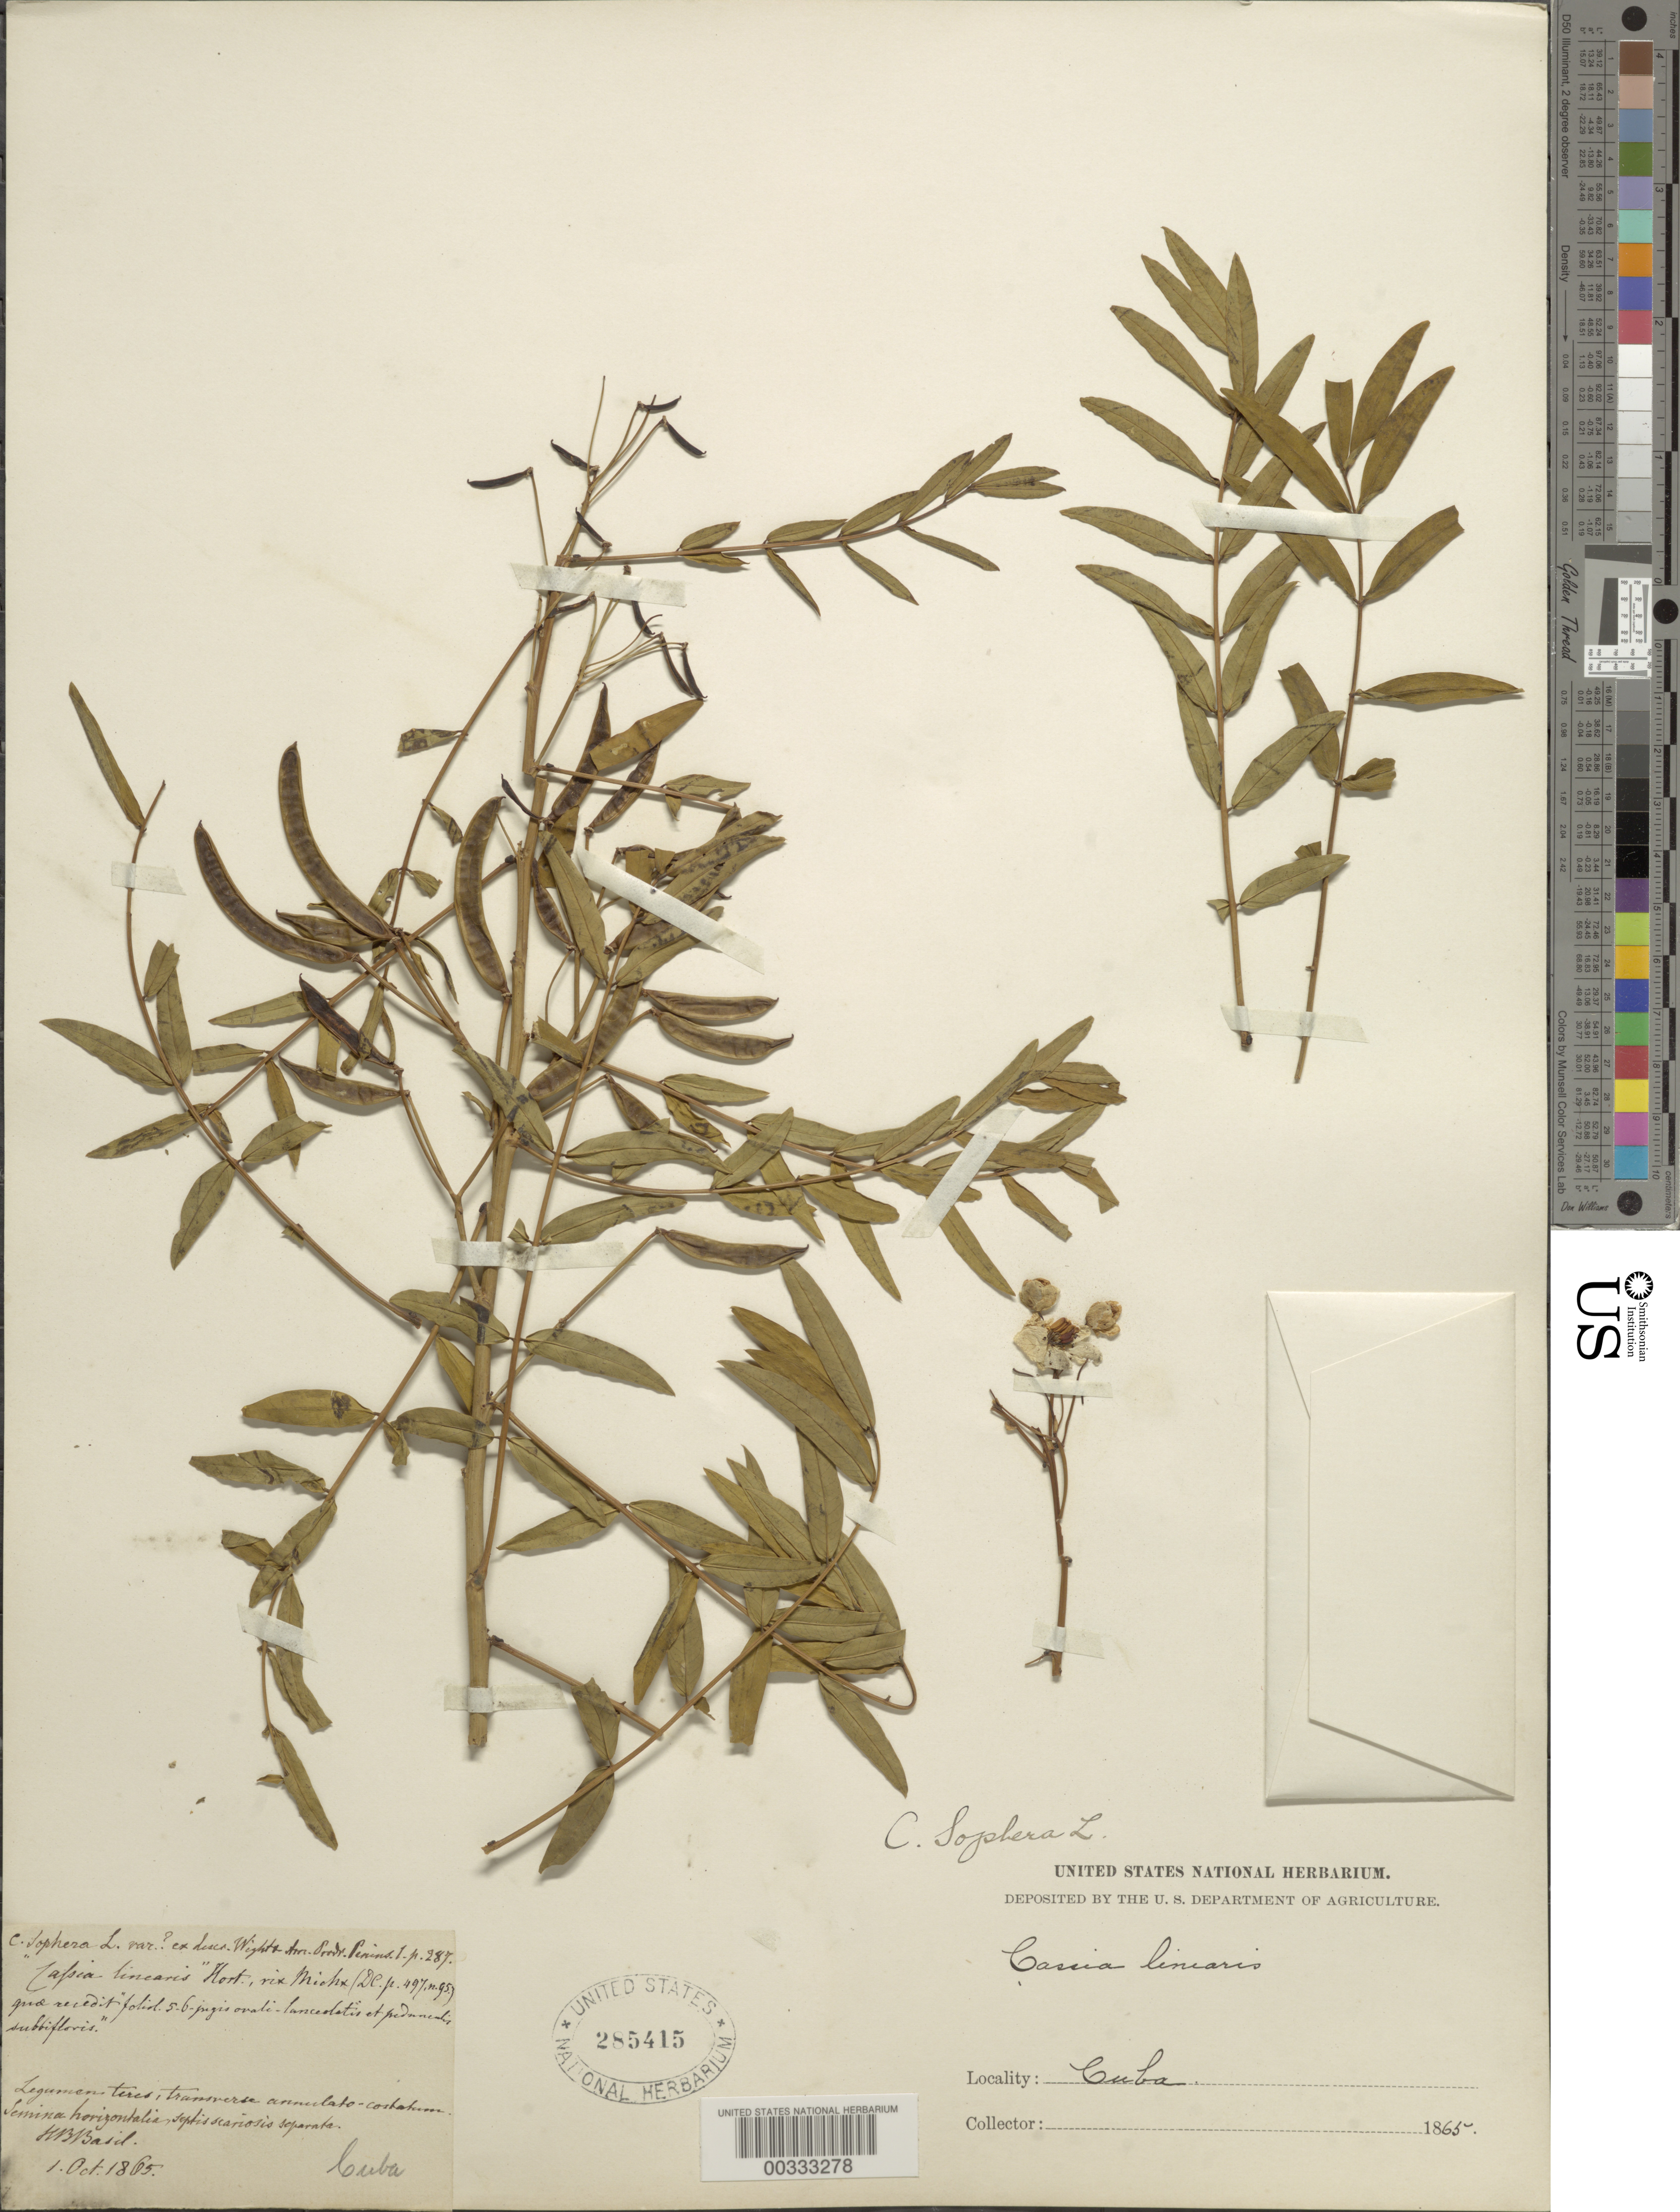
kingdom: Plantae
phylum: Tracheophyta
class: Magnoliopsida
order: Fabales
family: Fabaceae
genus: Senna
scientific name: Senna sophera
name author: (L.) Roxb.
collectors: H. Baid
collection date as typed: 01 Oct 1865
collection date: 1865-10-01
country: Cuba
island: Greater Antilles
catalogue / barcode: US 285415